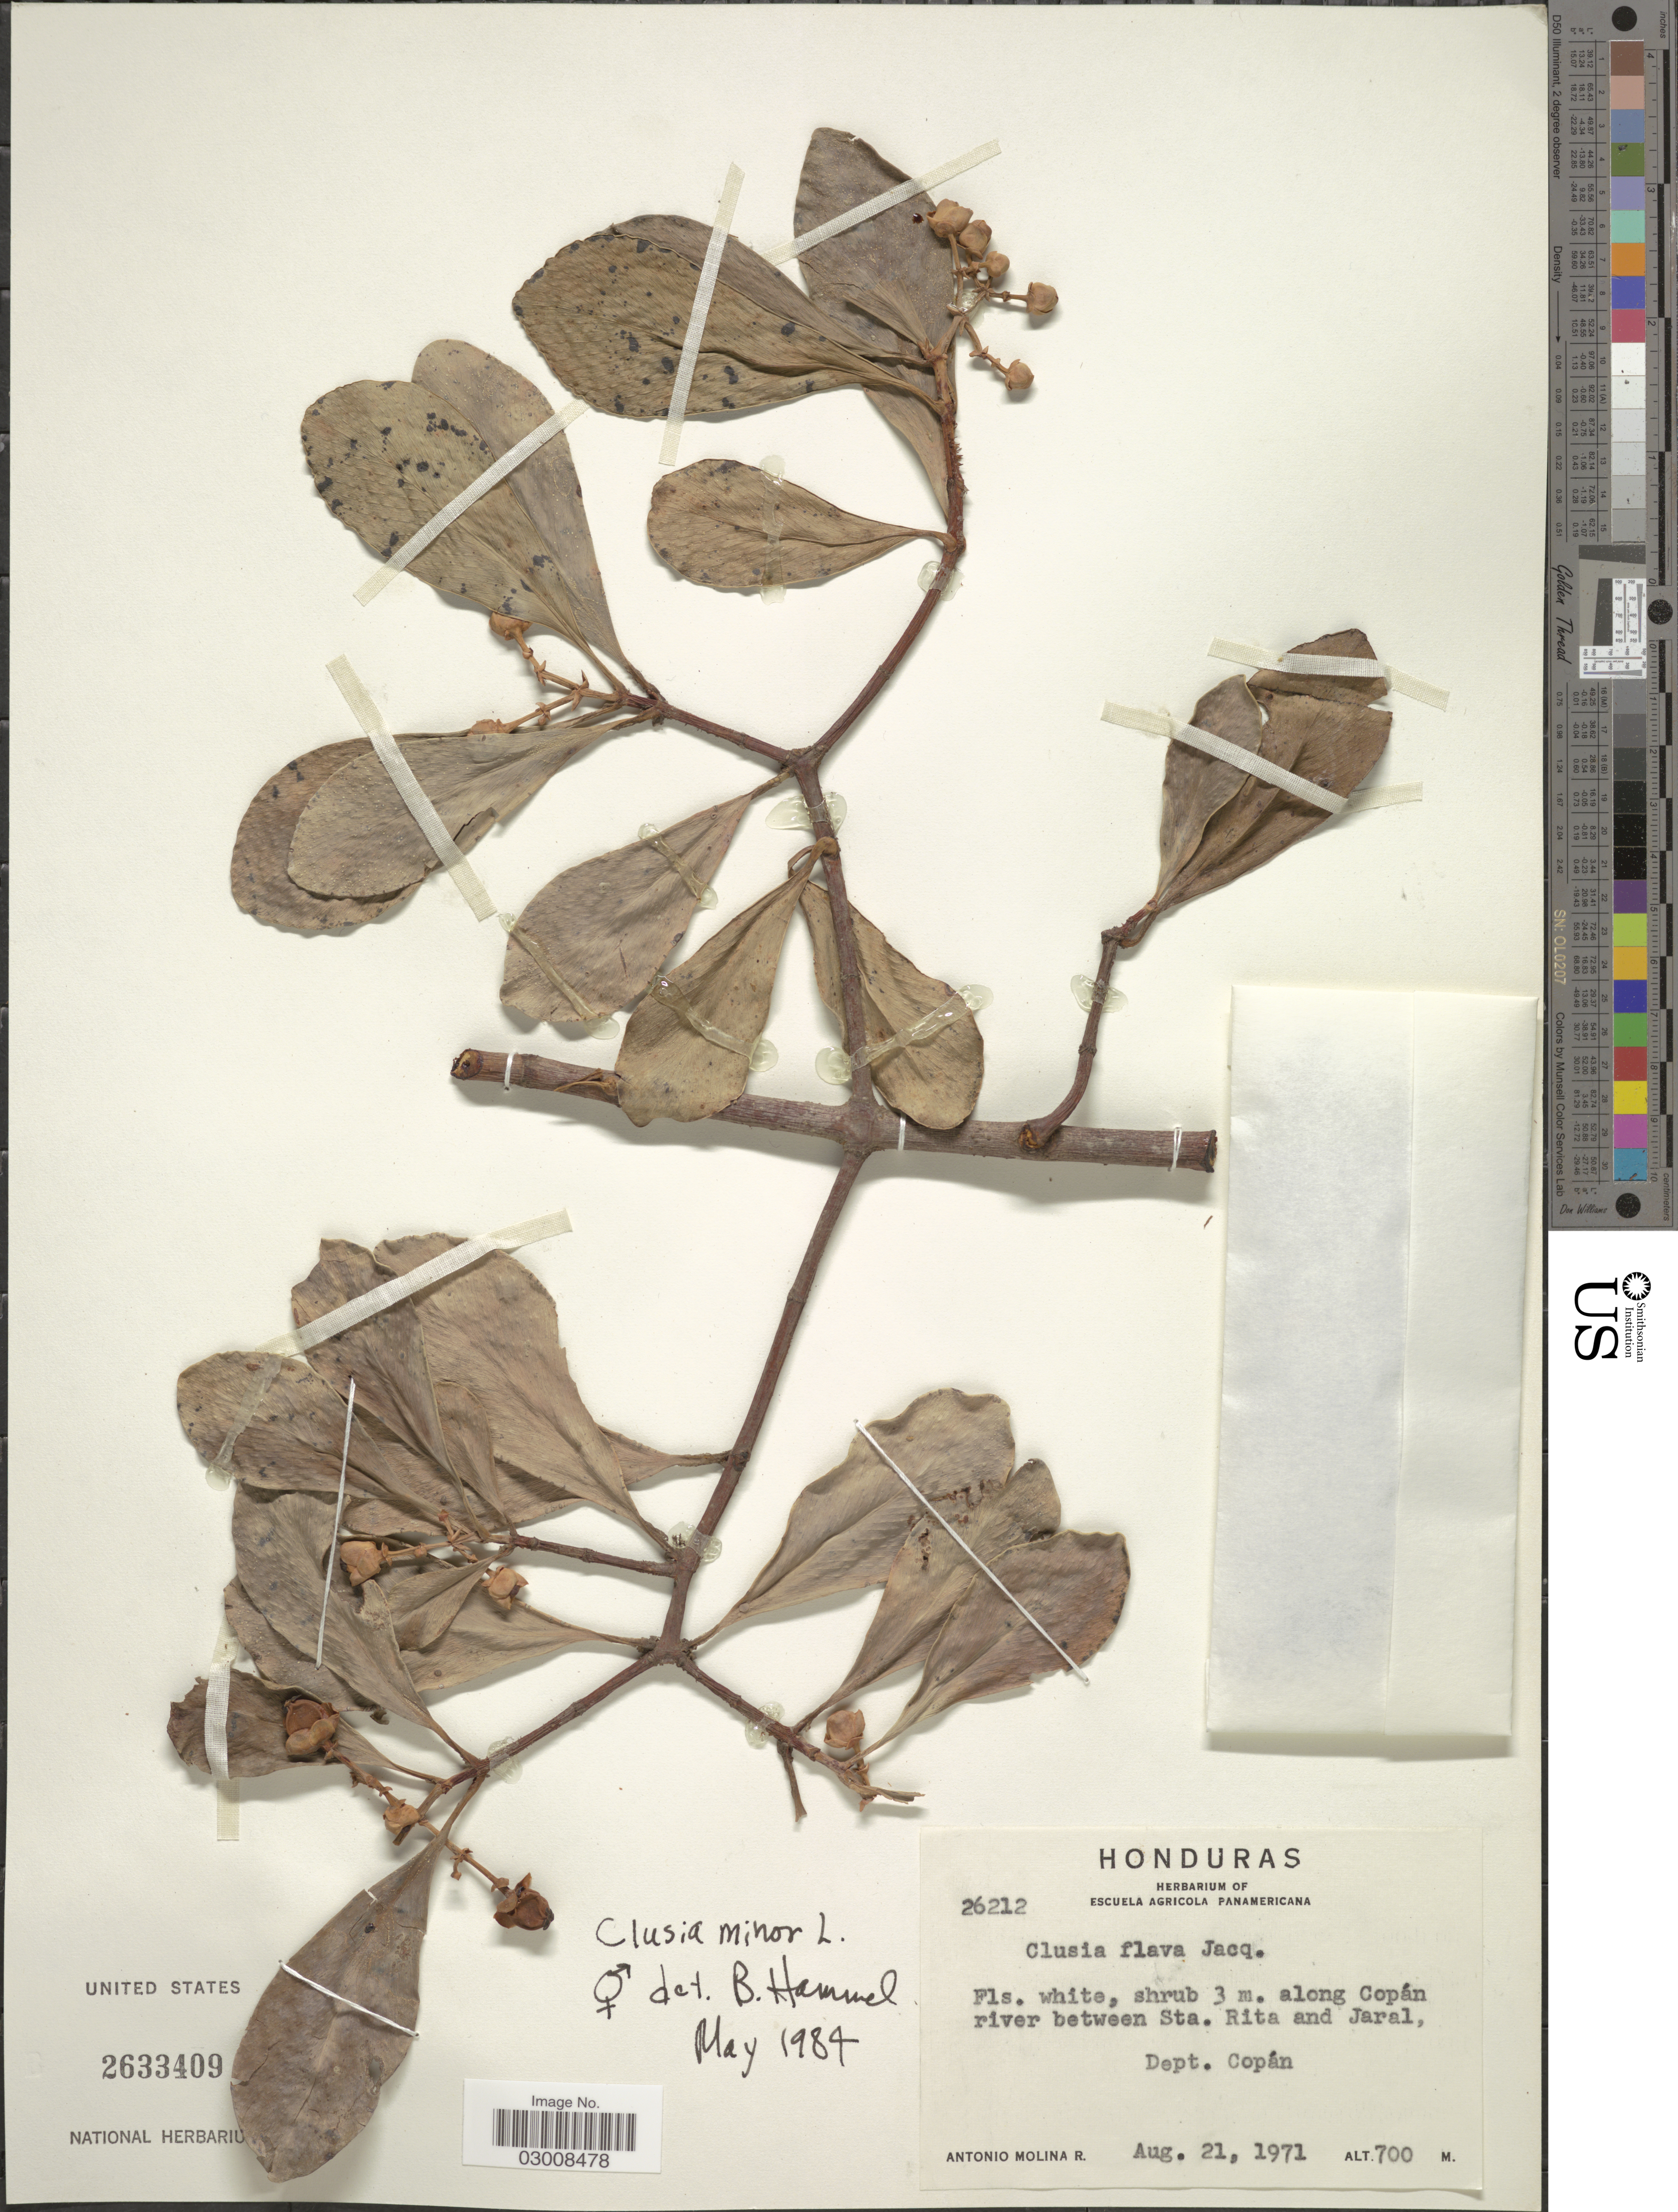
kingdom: Plantae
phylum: Tracheophyta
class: Magnoliopsida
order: Malpighiales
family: Clusiaceae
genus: Clusia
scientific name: Clusia minor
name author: L.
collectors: A. Molina R.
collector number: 26212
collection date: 1971-08-21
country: Honduras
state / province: Copán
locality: Along Copán river between Sta. Rita and Jaral, Dept. Copán.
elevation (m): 700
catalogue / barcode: US 2633409